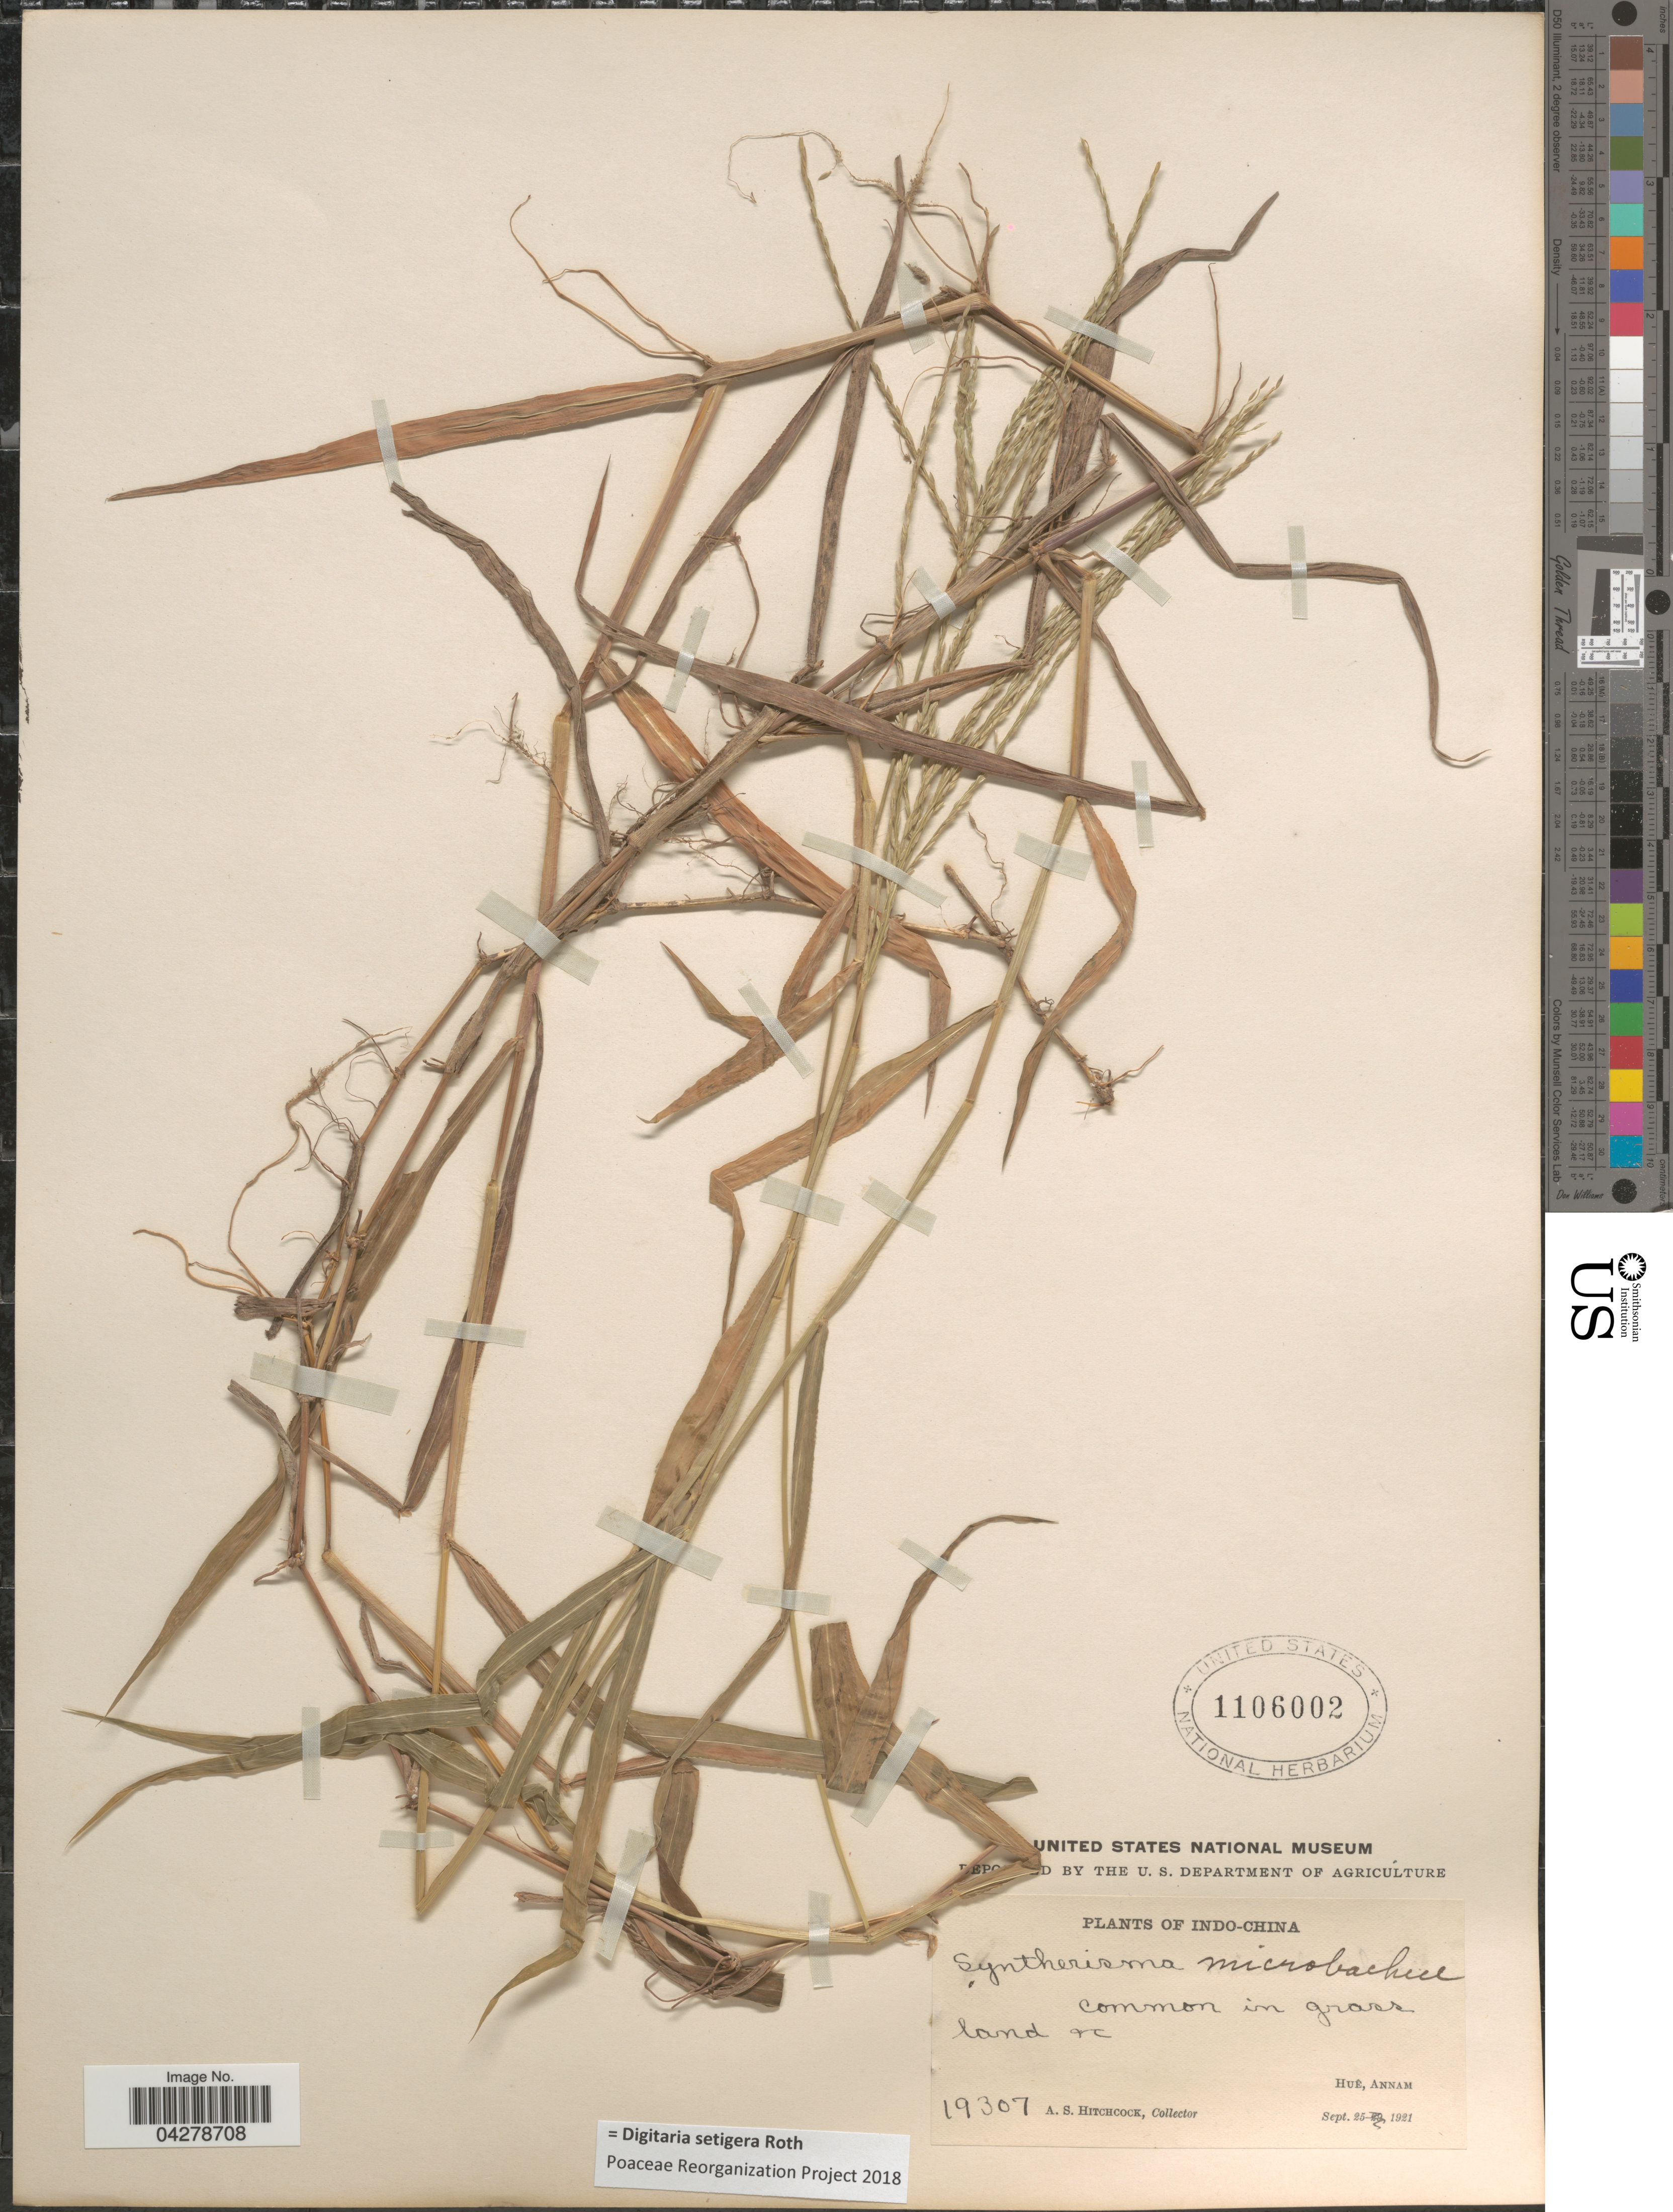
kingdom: Plantae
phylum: Tracheophyta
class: Liliopsida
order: Poales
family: Poaceae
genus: Digitaria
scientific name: Digitaria setigera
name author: Roth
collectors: A. S. Hitchcock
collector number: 19307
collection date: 1921-09-25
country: Vietnam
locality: Hue, Annam.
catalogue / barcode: US 1106002